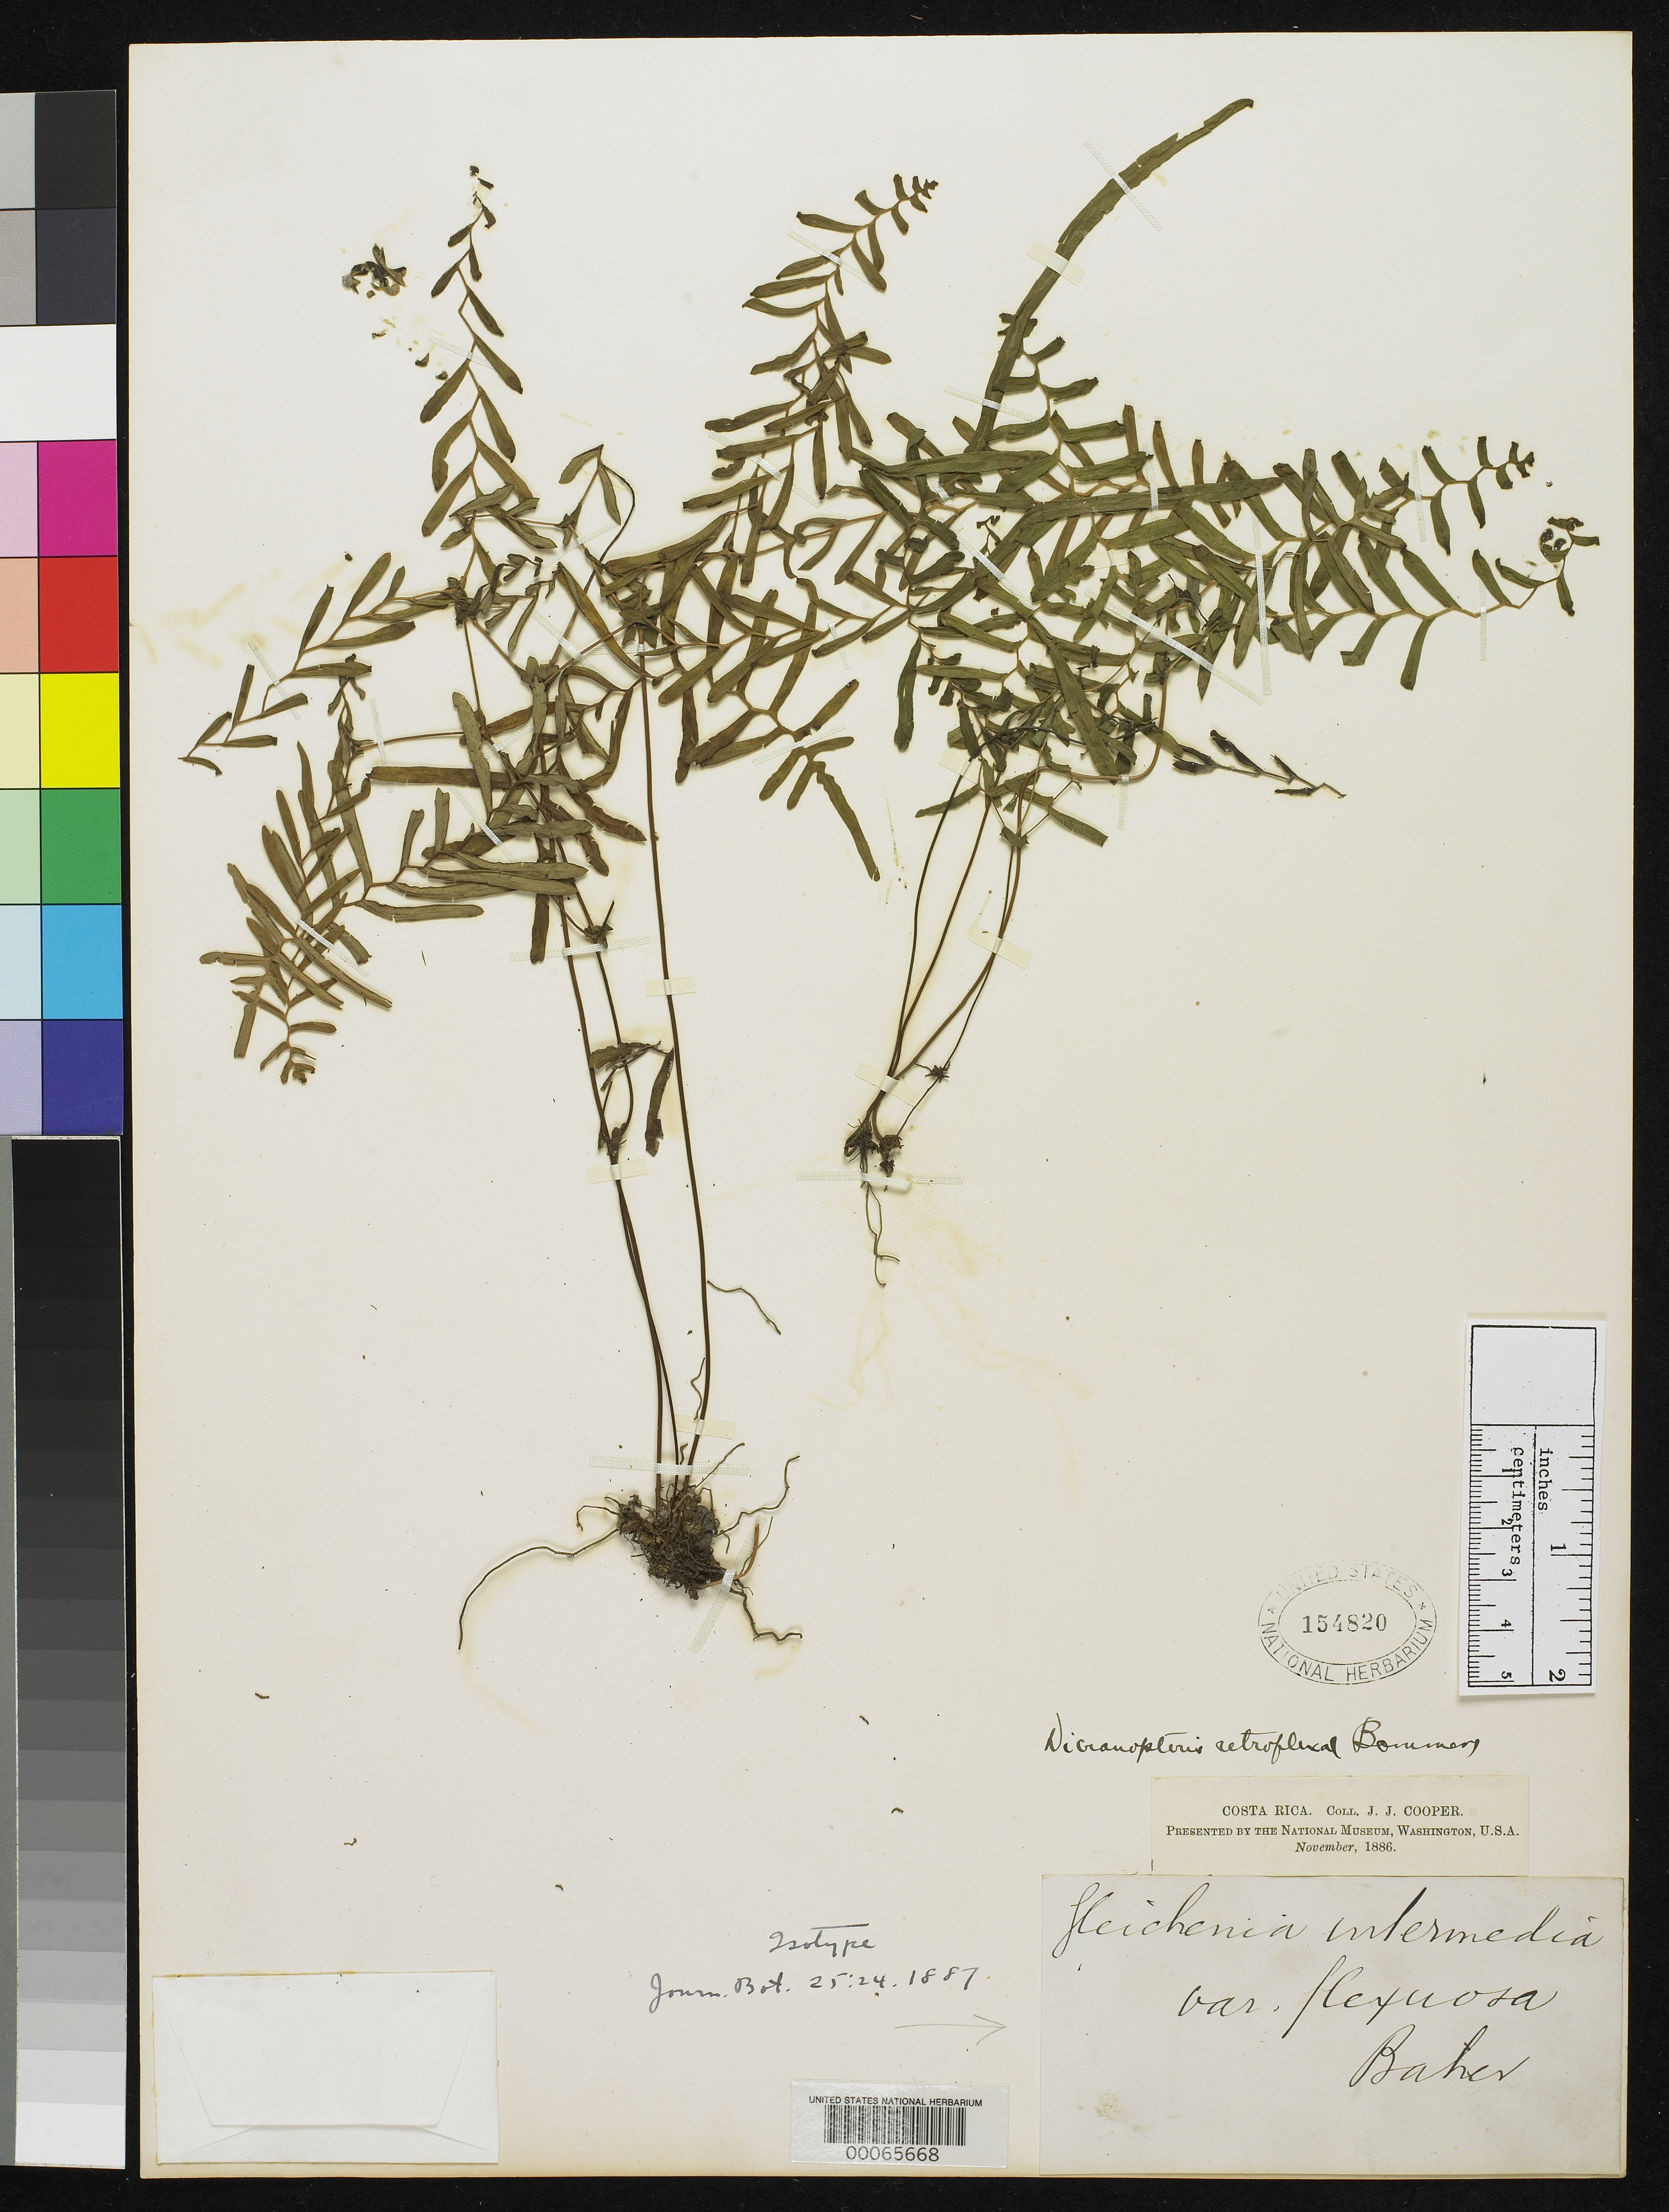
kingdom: Plantae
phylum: Tracheophyta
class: Polypodiopsida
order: Gleicheniales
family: Gleicheniaceae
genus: Gleichenia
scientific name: Gleichenia intermedia var. flexuosa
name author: Baker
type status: Type Collection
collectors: J. J. Cooper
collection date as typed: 1886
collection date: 1886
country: Costa Rica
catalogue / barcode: US 154820